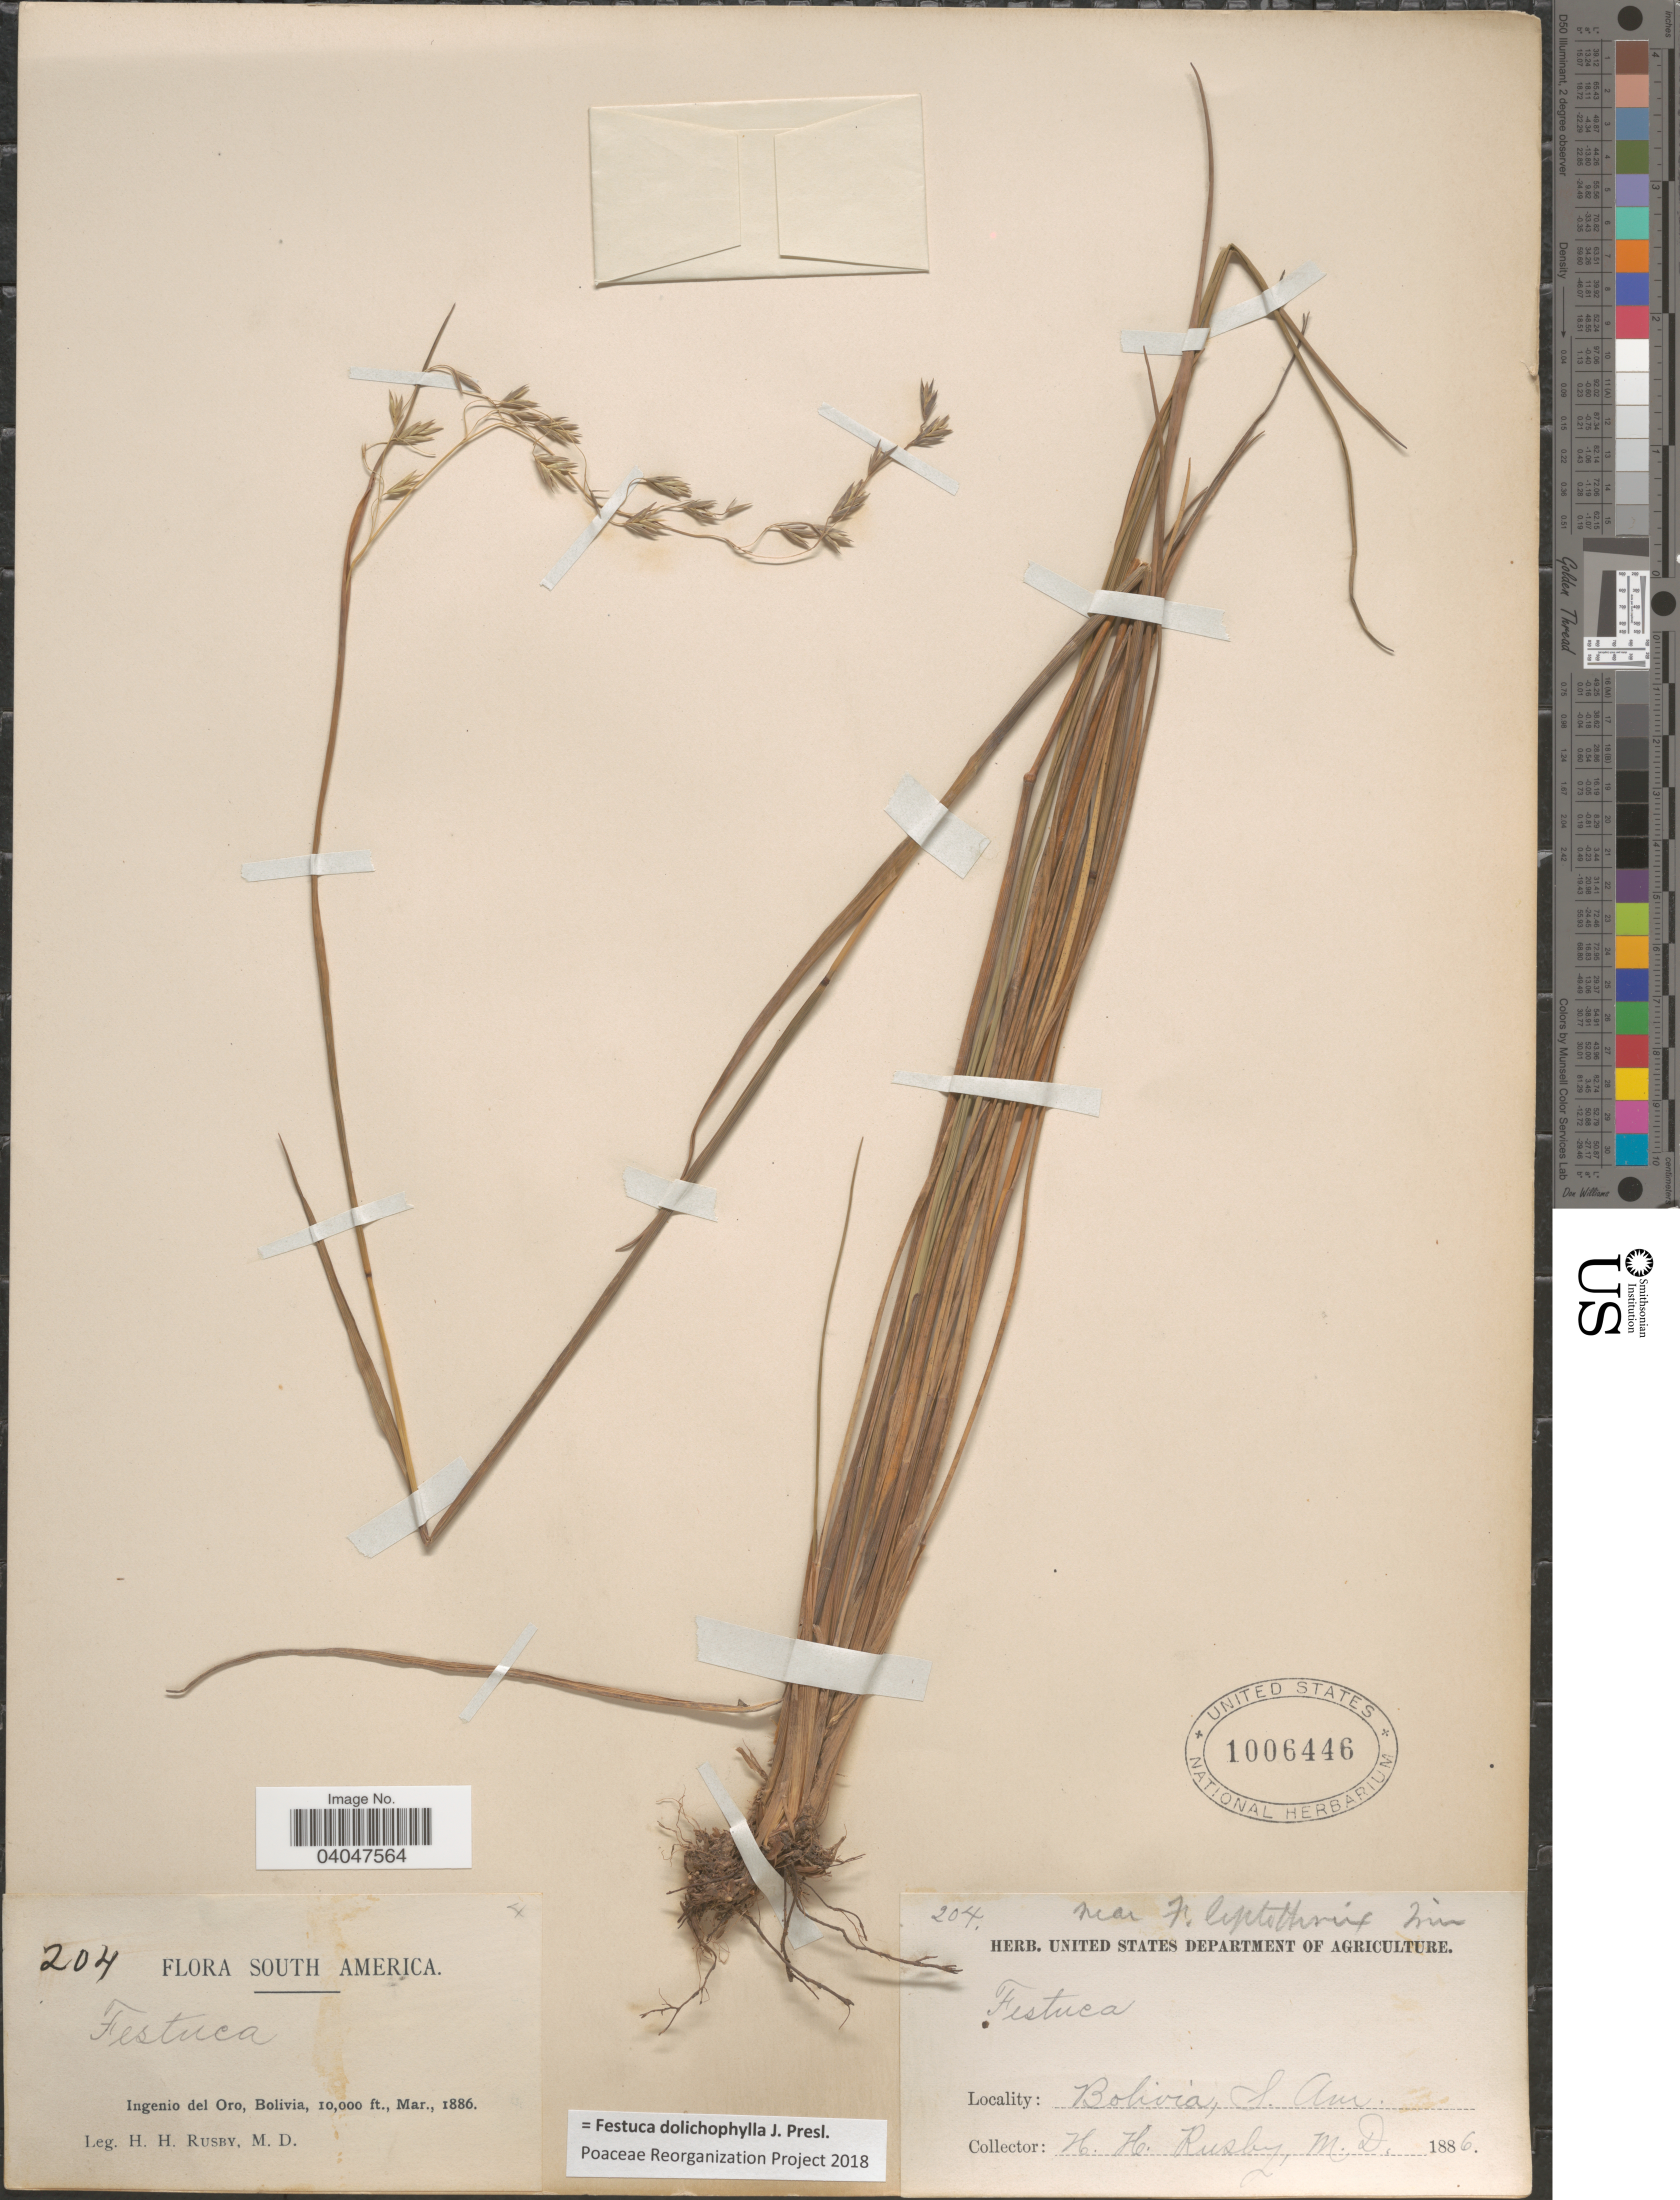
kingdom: Plantae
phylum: Tracheophyta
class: Liliopsida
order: Poales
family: Poaceae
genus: Festuca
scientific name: Festuca dolichophylla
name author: J. Presl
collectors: H. H. Rusby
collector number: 204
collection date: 1886-03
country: Bolivia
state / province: Potosí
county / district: Potasí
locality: Ingenio del Oro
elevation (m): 3048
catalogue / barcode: US 1006446